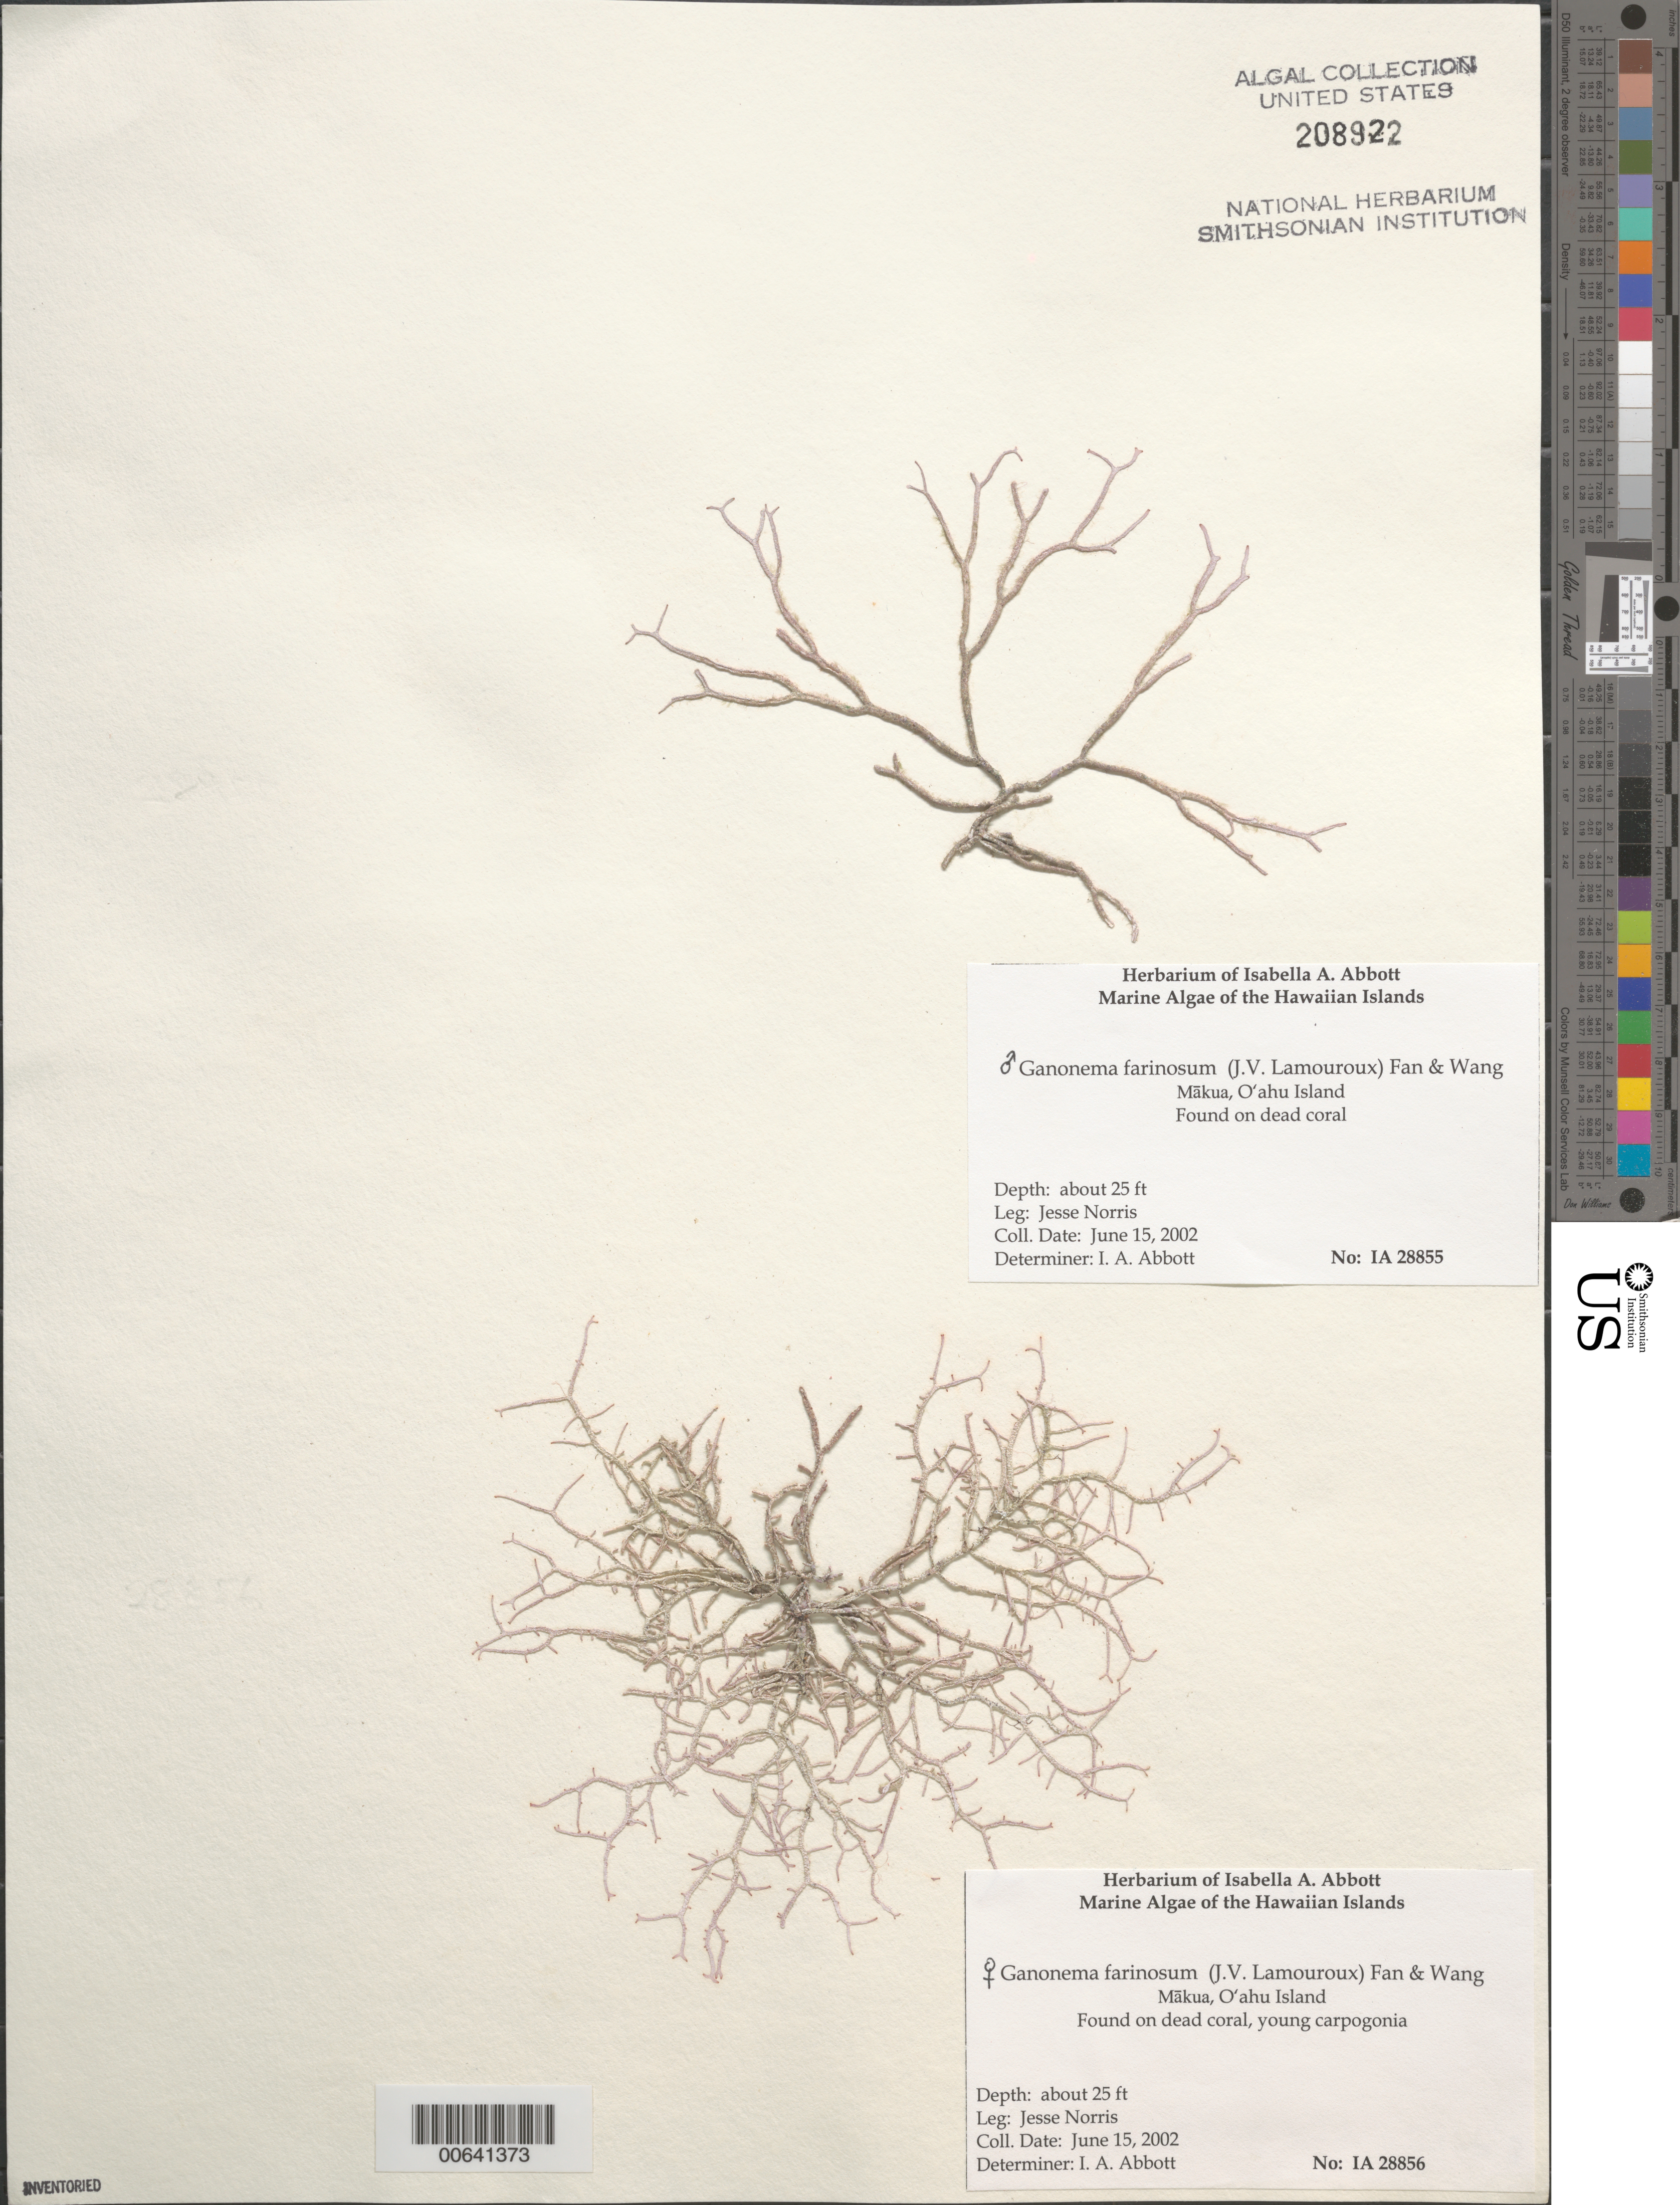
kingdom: Plantae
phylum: Rhodophyta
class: Florideophyceae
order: Nemaliales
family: Liagoraceae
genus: Ganonema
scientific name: Ganonema farinosum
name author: (J.V.Lamouroux) K.C. Fan & Yung C. Wang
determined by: Abbott, Isabella A.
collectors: J. A. Norris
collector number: IAA 28855 & IAA 28856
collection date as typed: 15 Jun 2002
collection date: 2002-06-15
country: United States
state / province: Hawaii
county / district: Honolulu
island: Oahu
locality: Makua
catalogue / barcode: US 208922